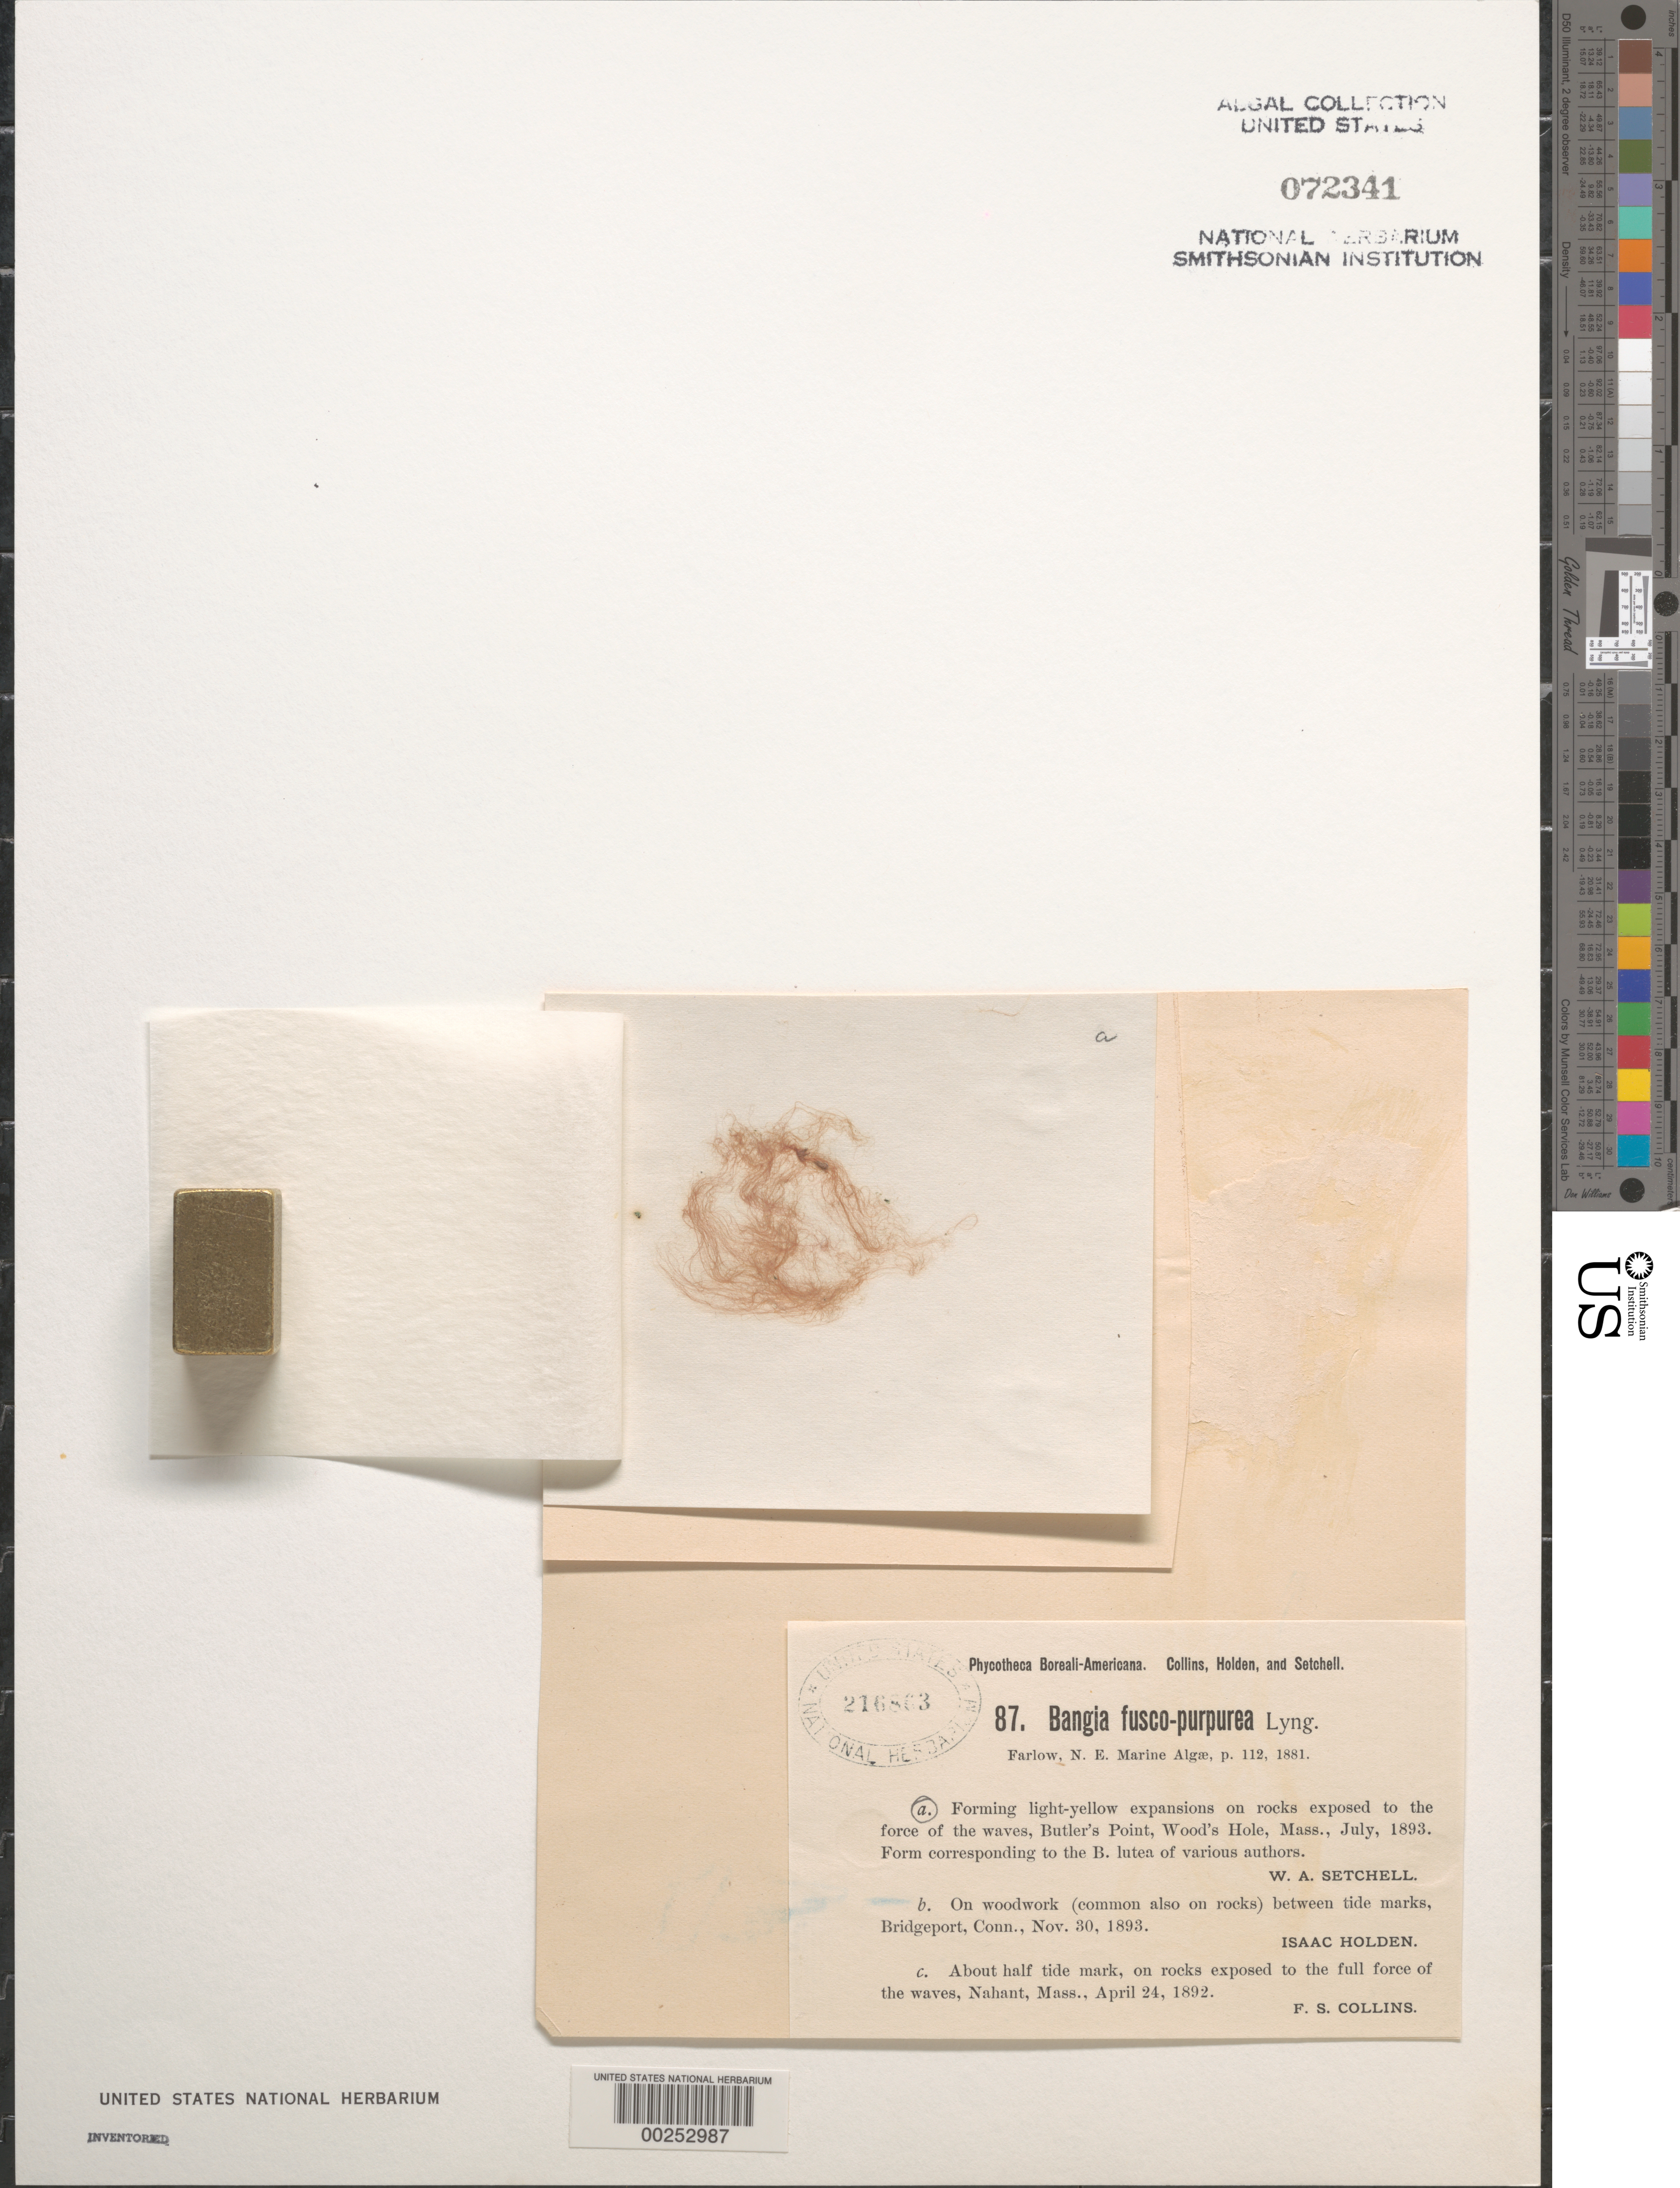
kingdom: Plantae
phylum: Rhodophyta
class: Bangiophyceae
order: Bangiales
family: Bangiaceae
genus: Bangia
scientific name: Bangia fuscopurpurea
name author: (Dillwyn) Lyngb.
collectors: W. Setchell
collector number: PB-A 87a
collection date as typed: Jul 1893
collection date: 1893-07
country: United States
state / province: Massachusetts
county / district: Barnstable County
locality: Woods Hole, Butler's Point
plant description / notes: Collins, Holden & Setchell, Phycotheca Boreali-Americana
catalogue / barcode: US 72341